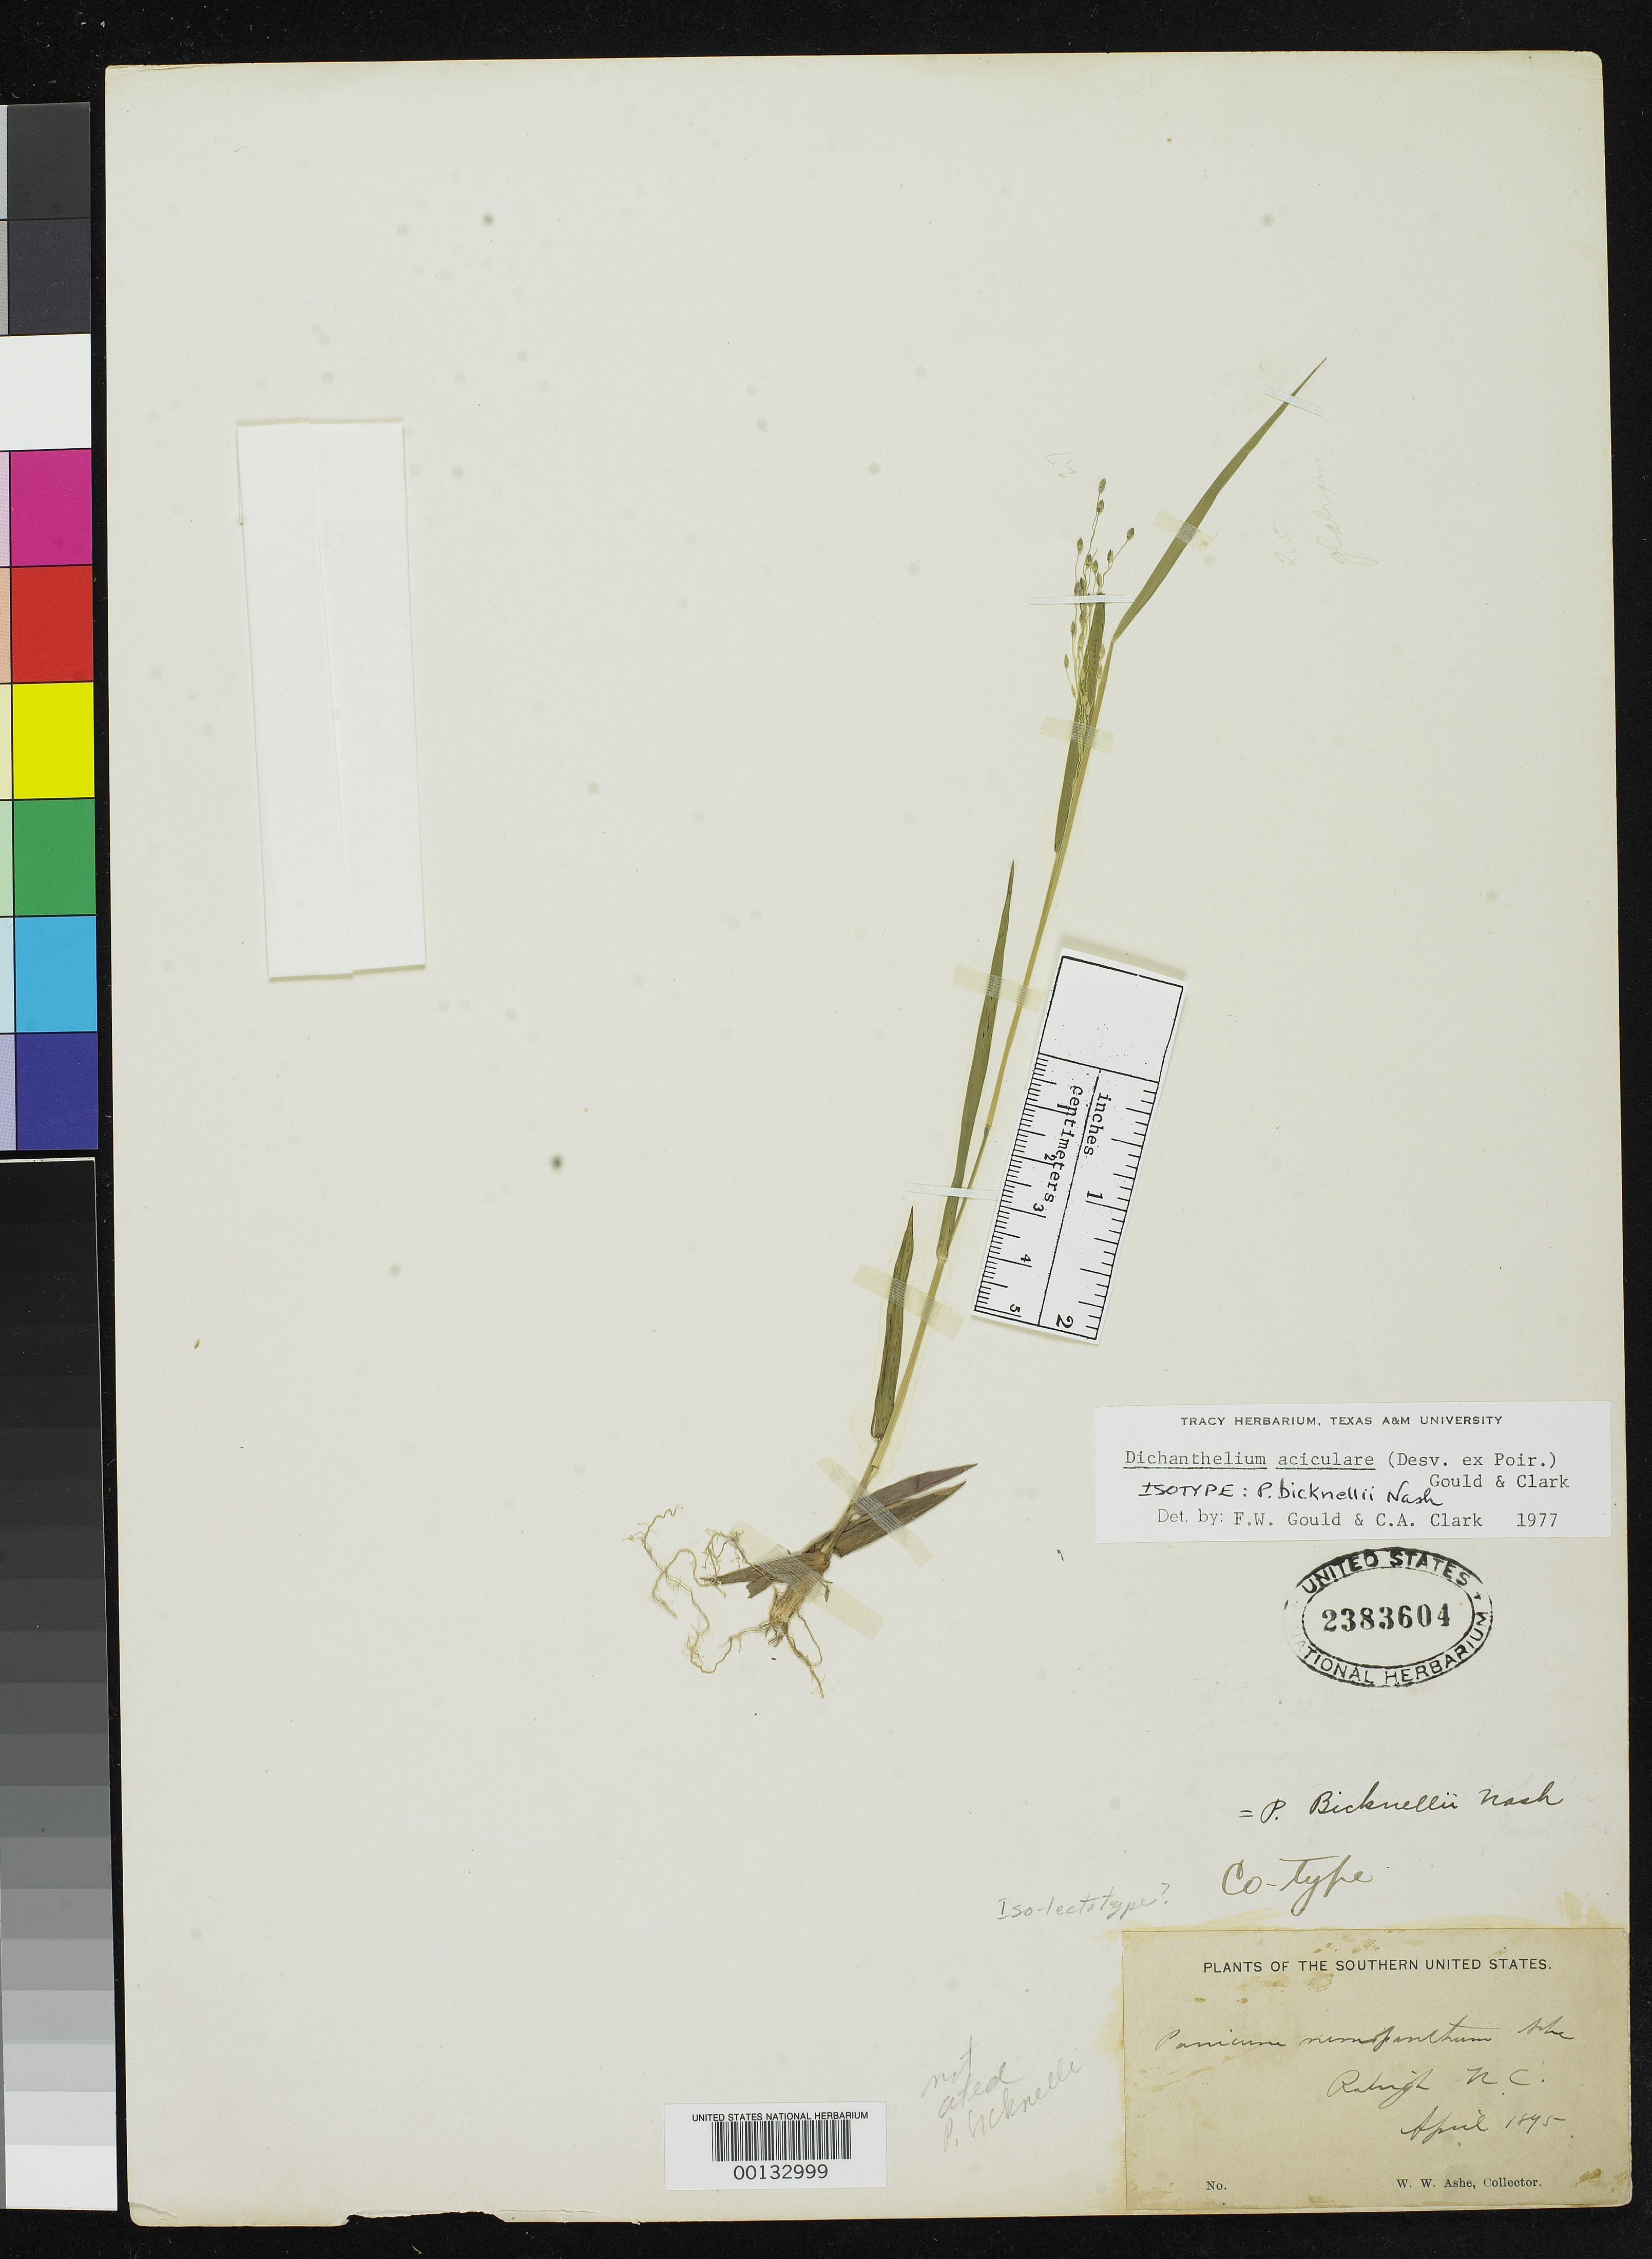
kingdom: Plantae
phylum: Tracheophyta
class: Liliopsida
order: Poales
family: Poaceae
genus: Panicum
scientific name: Panicum nemopanthum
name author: Ashe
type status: Isotype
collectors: W. W. Ashe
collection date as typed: Apr 1895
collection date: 1895-04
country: United States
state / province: North Carolina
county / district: Wake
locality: Raleigh.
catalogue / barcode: US 2383604